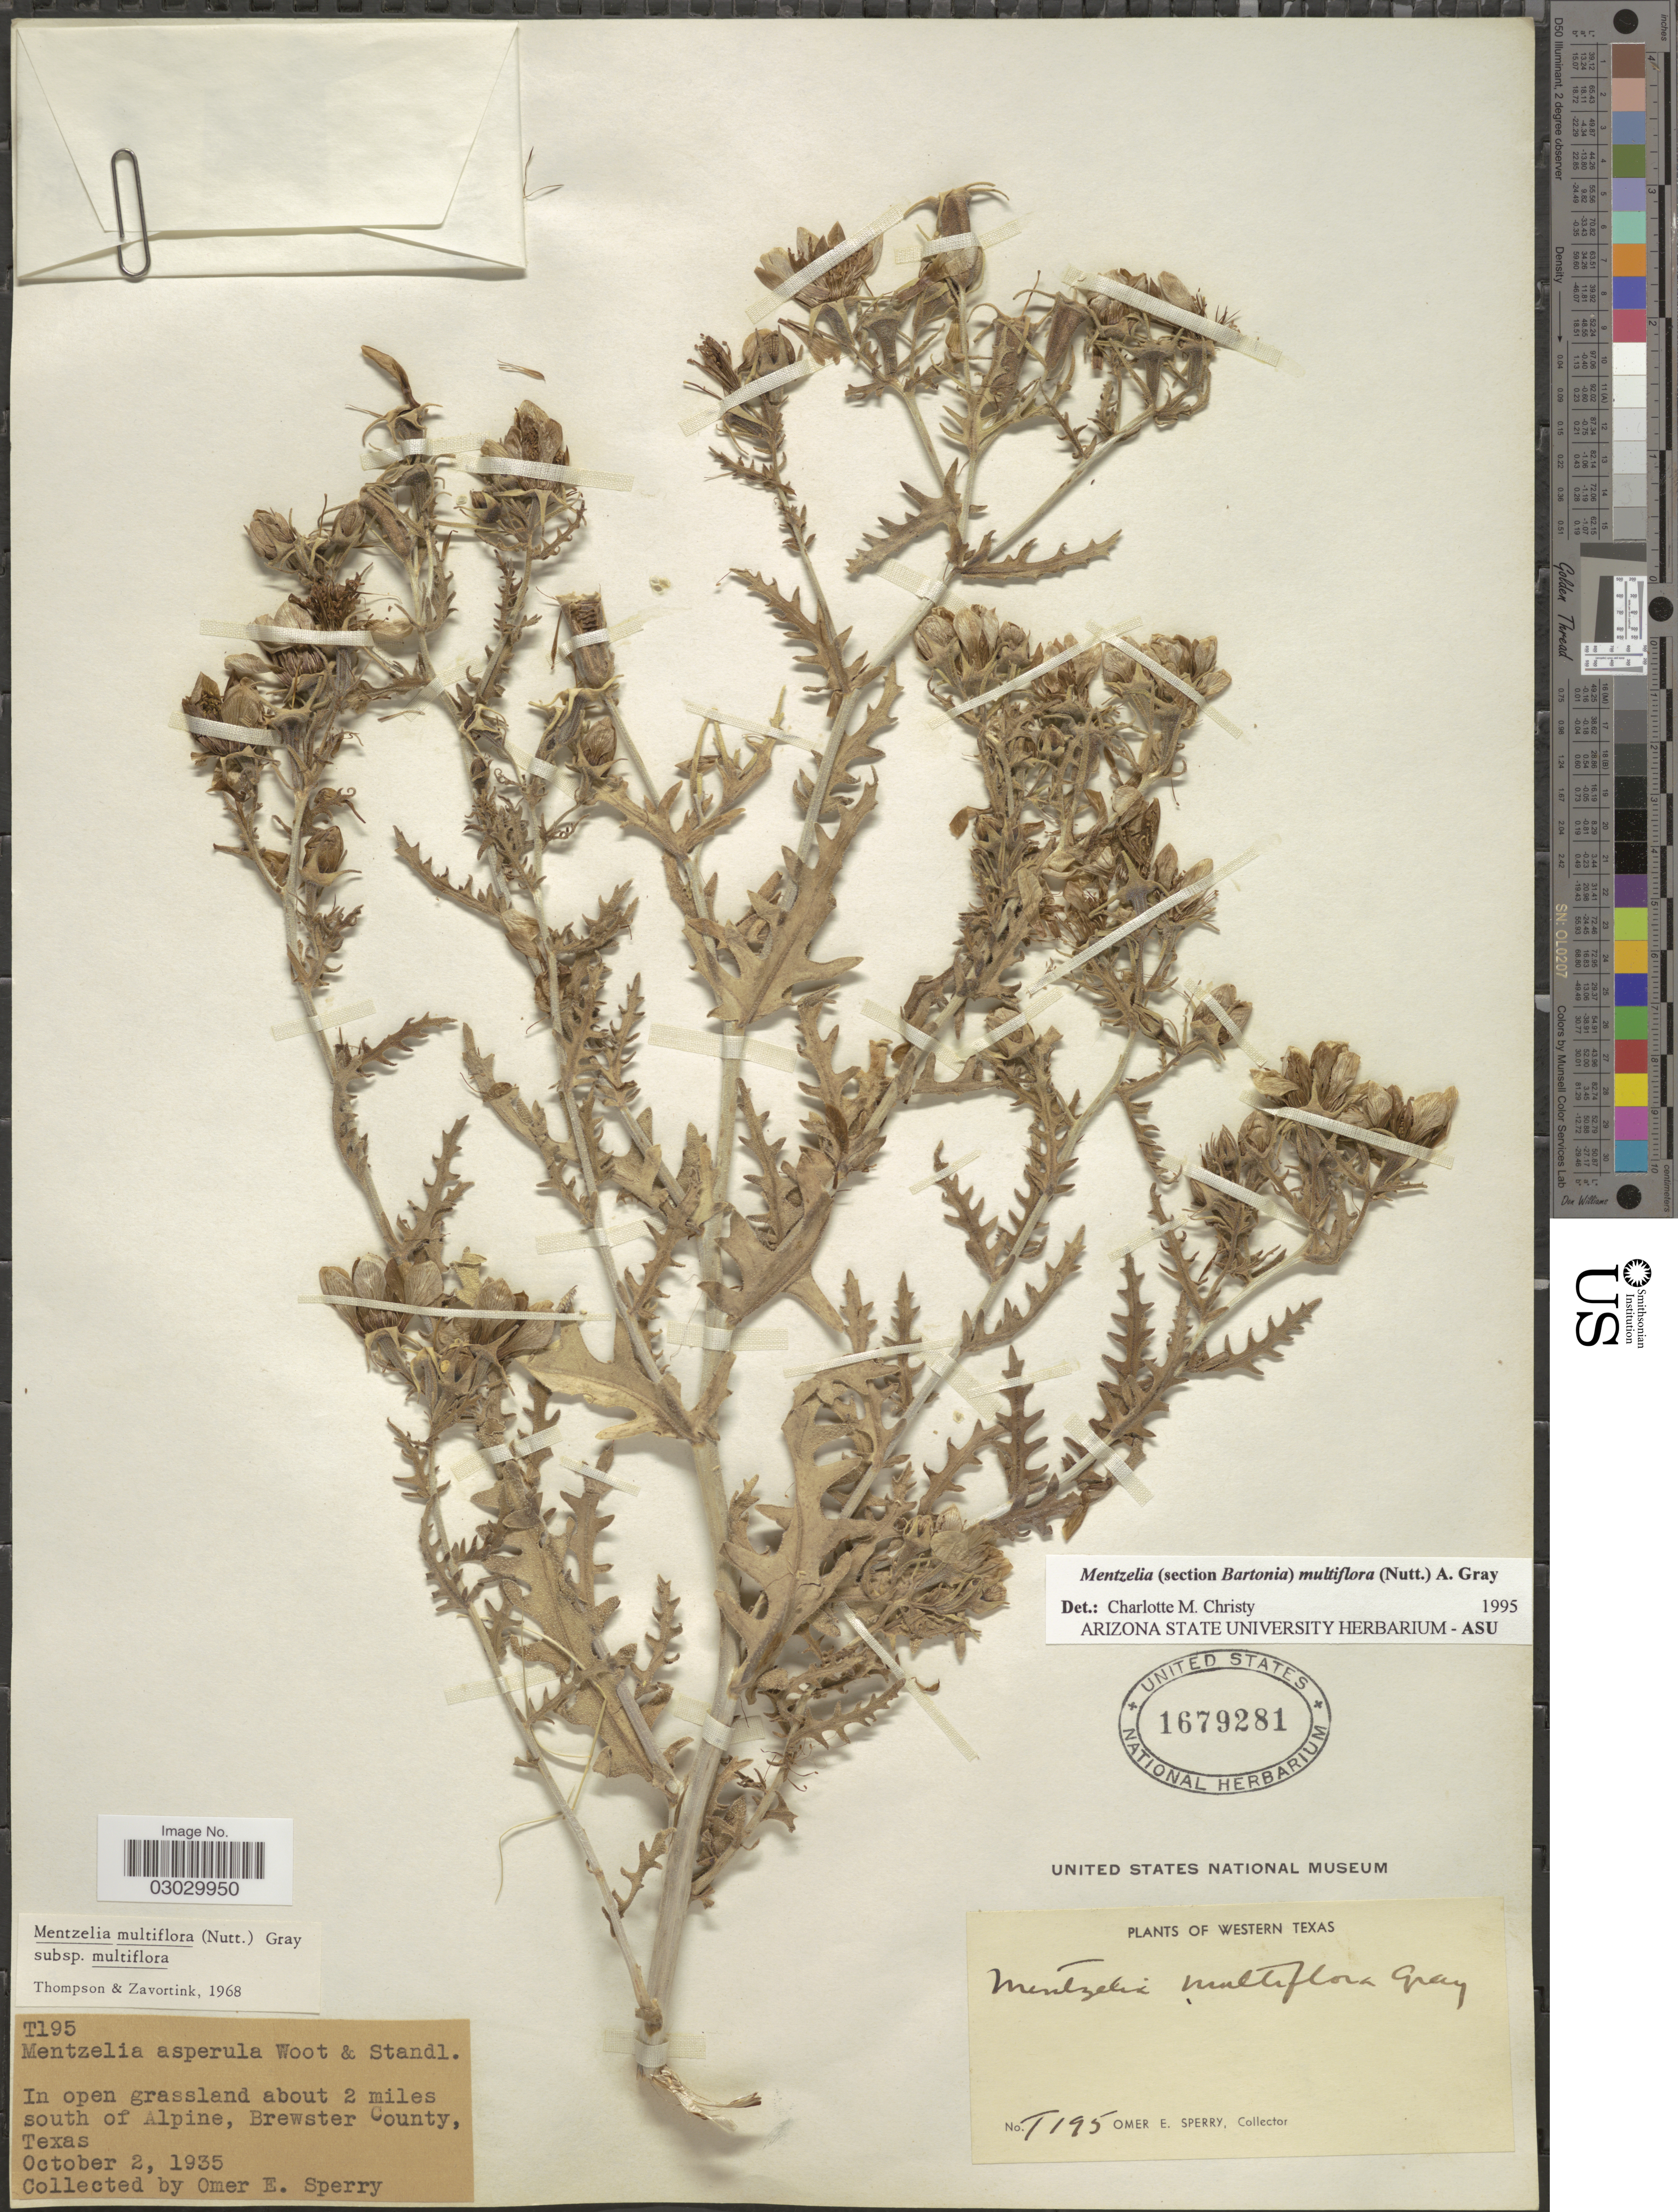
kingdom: Plantae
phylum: Tracheophyta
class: Magnoliopsida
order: Cornales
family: Loasaceae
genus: Mentzelia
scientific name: Mentzelia multiflora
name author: (Nutt.) A. Gray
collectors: O. E. Sperry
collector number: T195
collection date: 1935-10-02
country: United States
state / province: Texas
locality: In open grassland about 2 miles south of Alpine, Brewster County, Texas.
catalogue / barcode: US 1679281